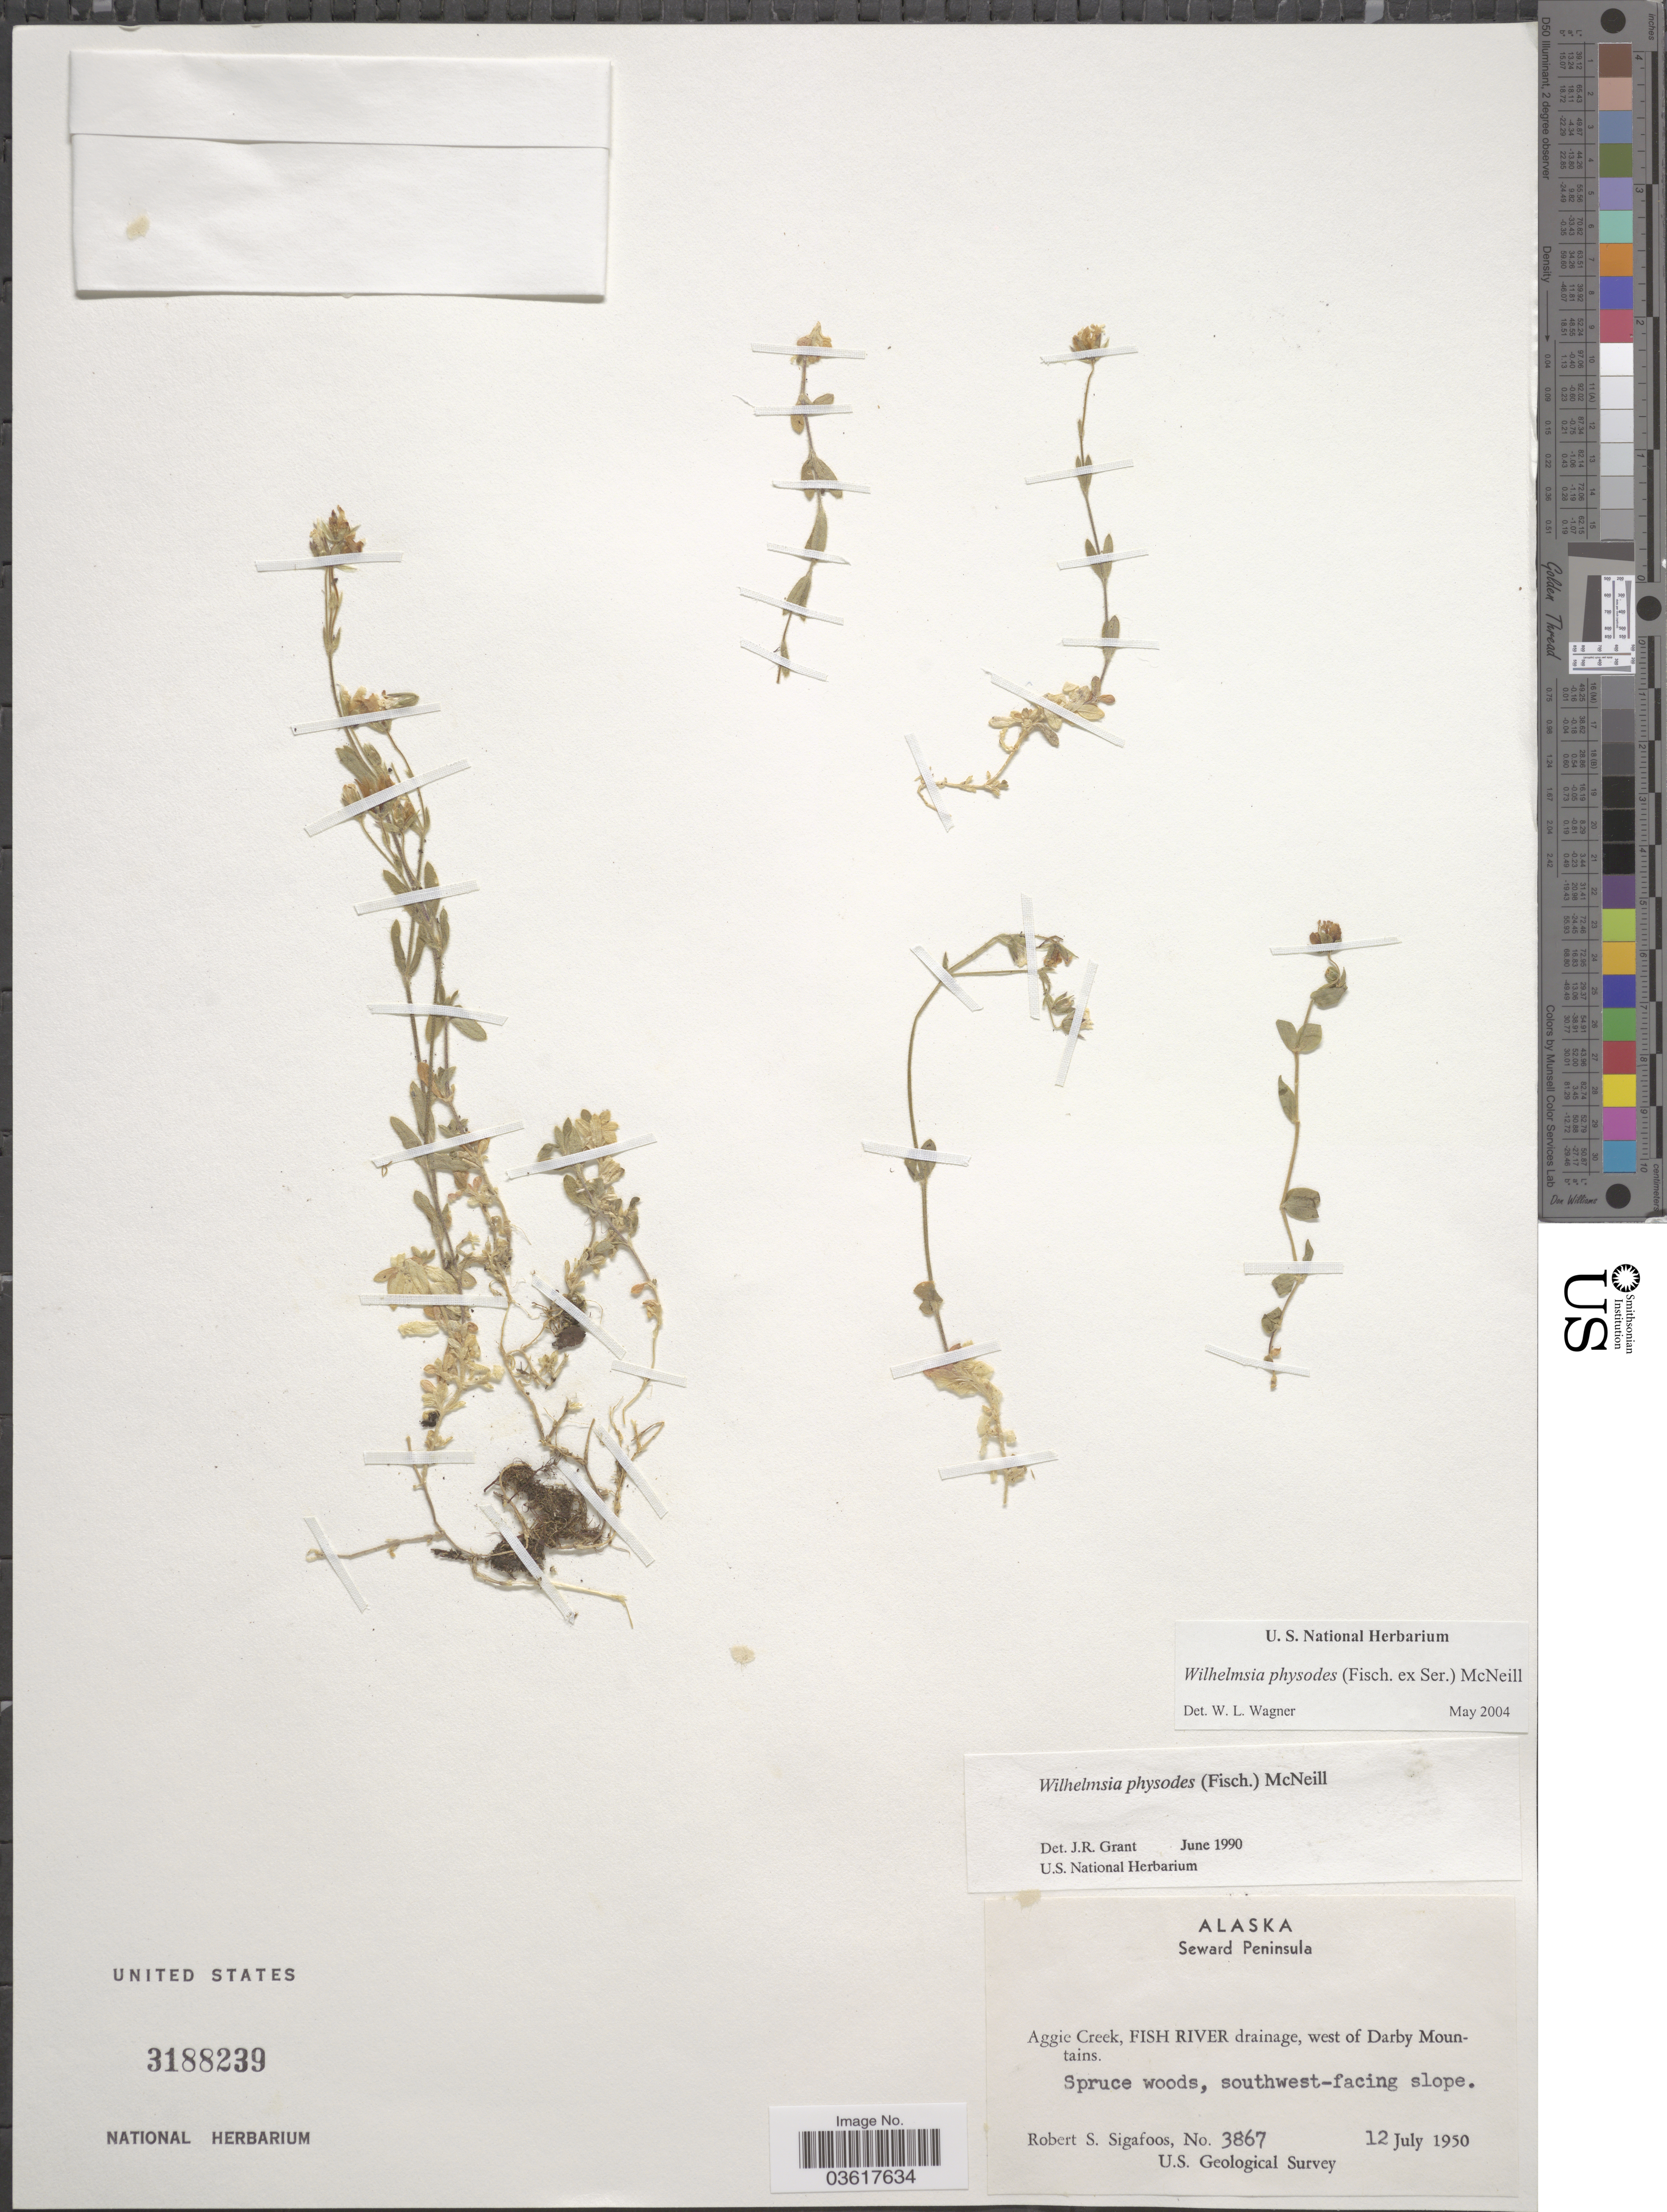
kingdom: Plantae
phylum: Tracheophyta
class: Magnoliopsida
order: Caryophyllales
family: Caryophyllaceae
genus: Wilhelmsia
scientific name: Wilhelmsia sp.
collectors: R. Sigafoos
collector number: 3867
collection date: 1950-07-12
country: United States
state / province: Alaska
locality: Seward Peninsula. Aggie Creek, Fish River drainage, west of Darby Mountains. Spruce woods, southwest-facing slope.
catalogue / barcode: US 3188239